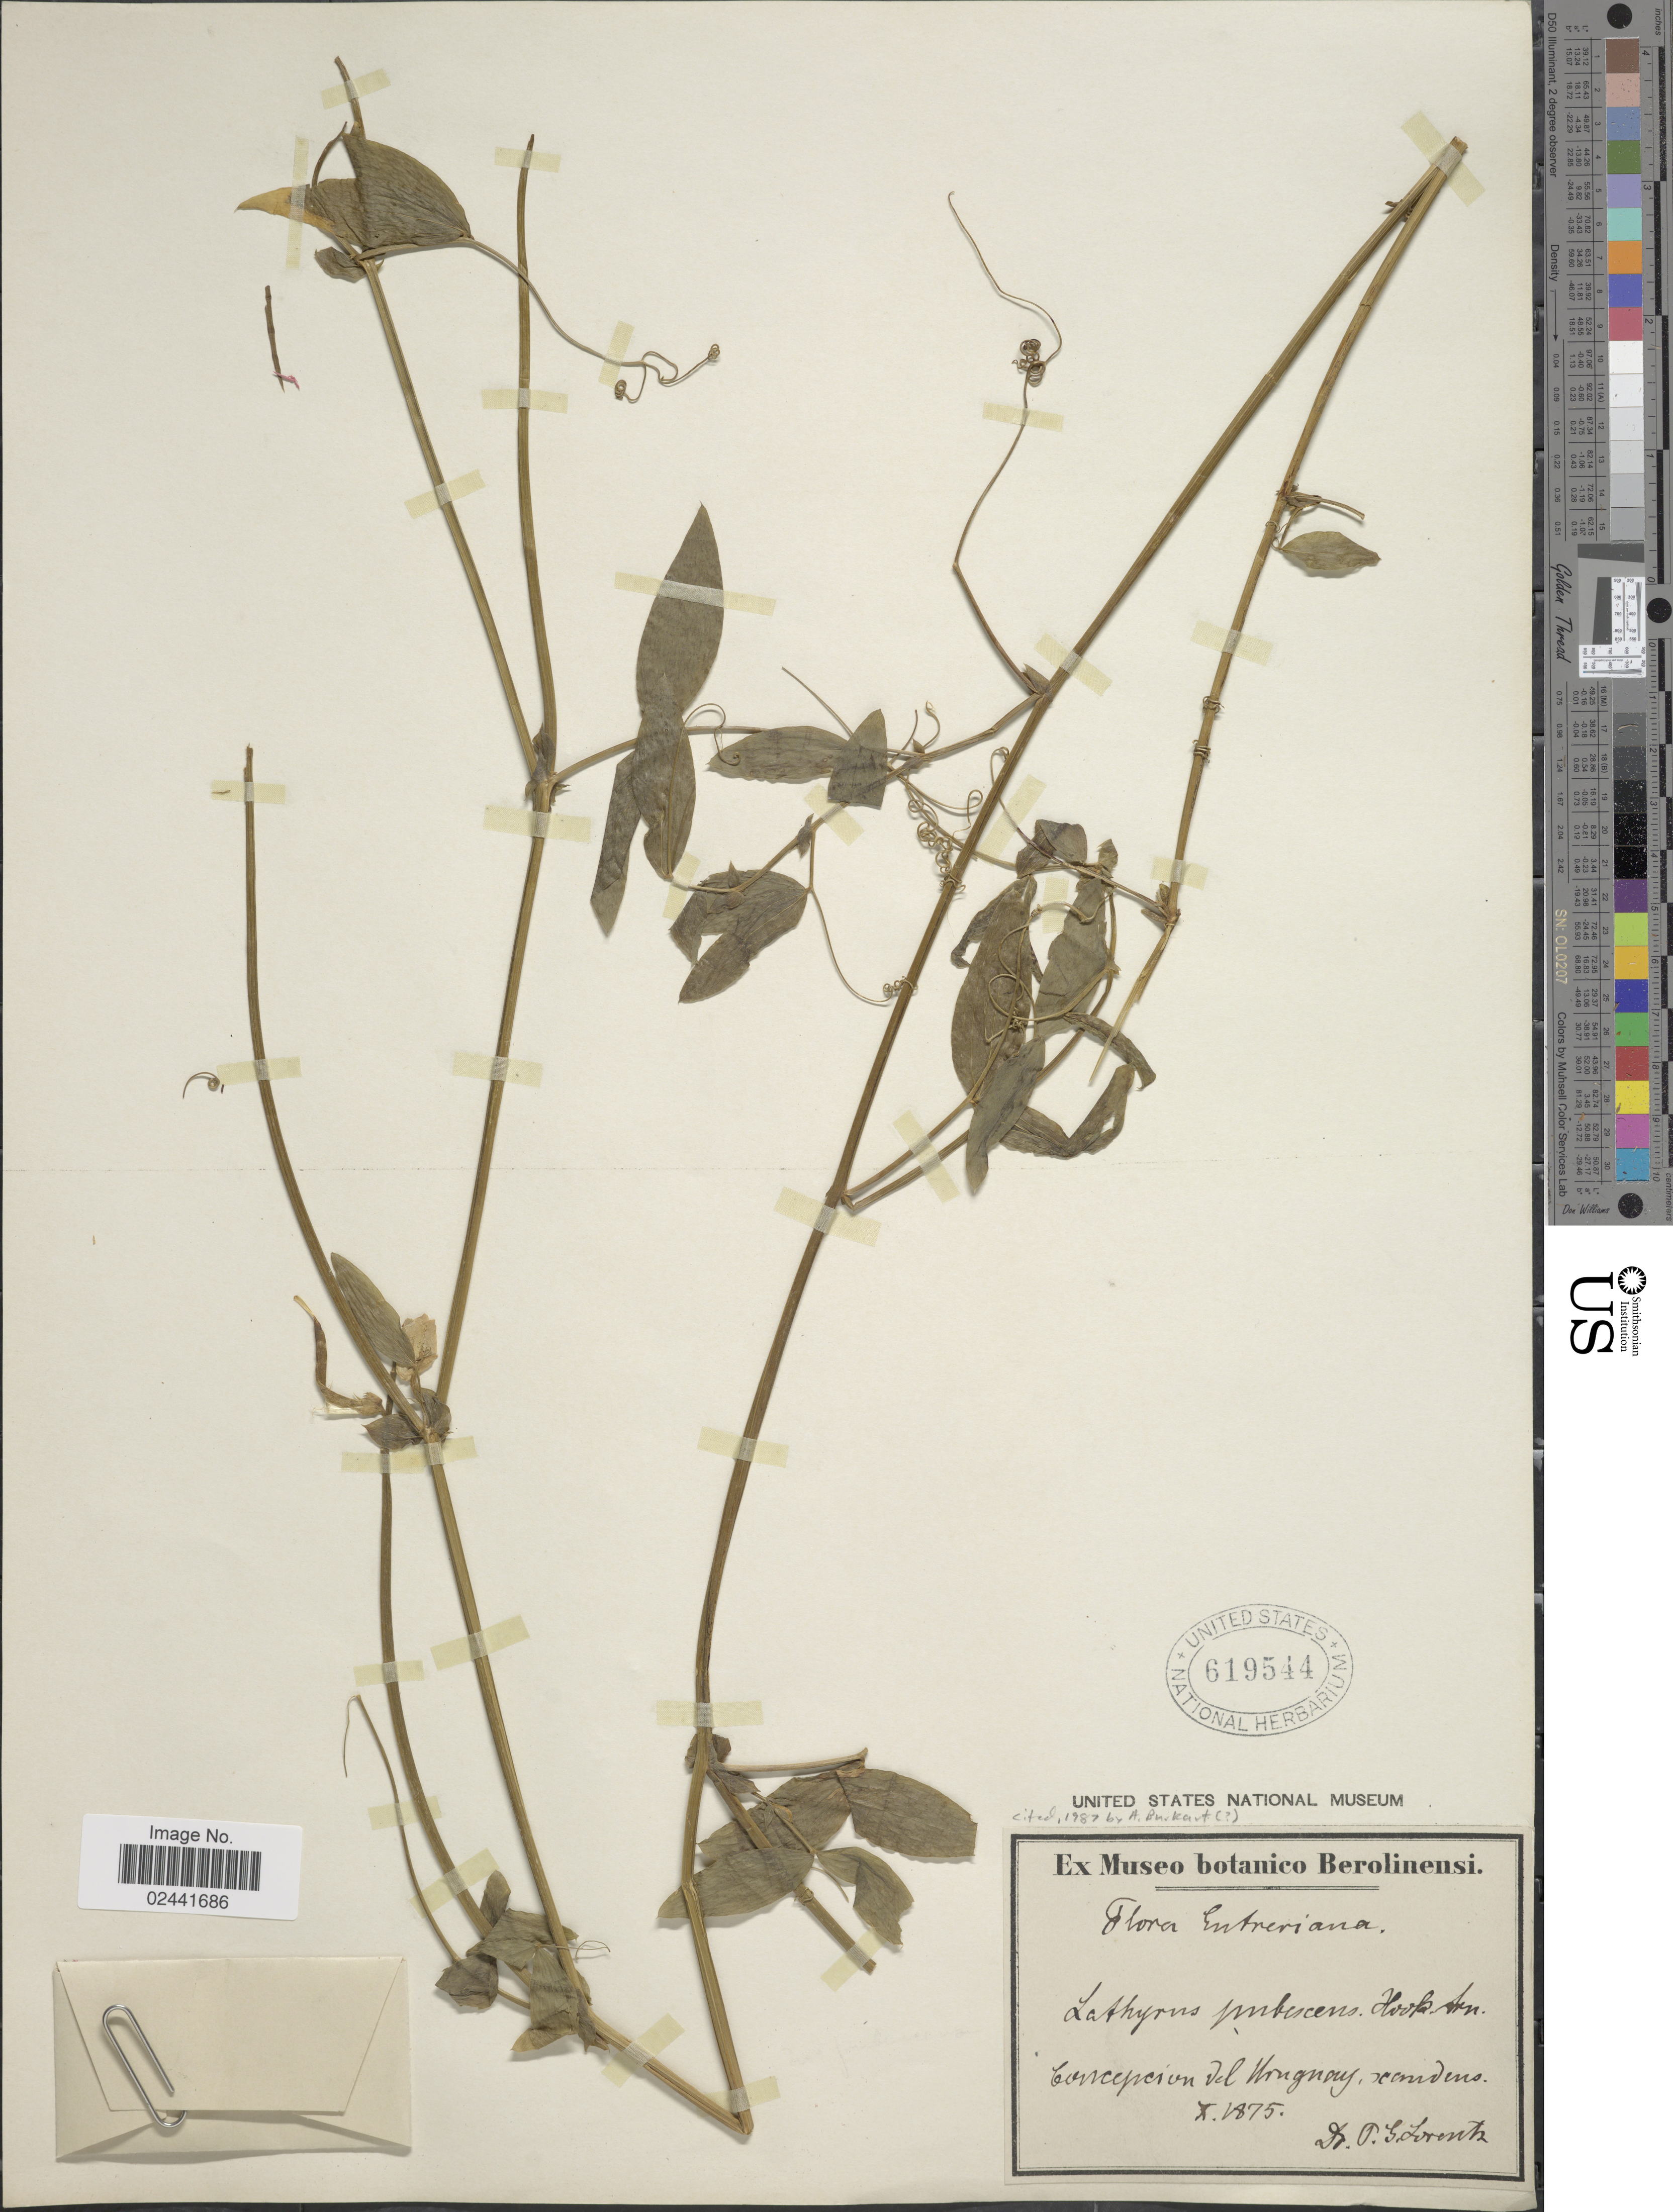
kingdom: Plantae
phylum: Tracheophyta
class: Magnoliopsida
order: Fabales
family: Fabaceae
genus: Lathyrus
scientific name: Lathyrus pubescens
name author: Hook. & Arn.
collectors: P. G. Lorentz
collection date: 1875-10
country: Uruguay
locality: Entreriana, Concepcion del Uruguya, scandens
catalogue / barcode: US 619544